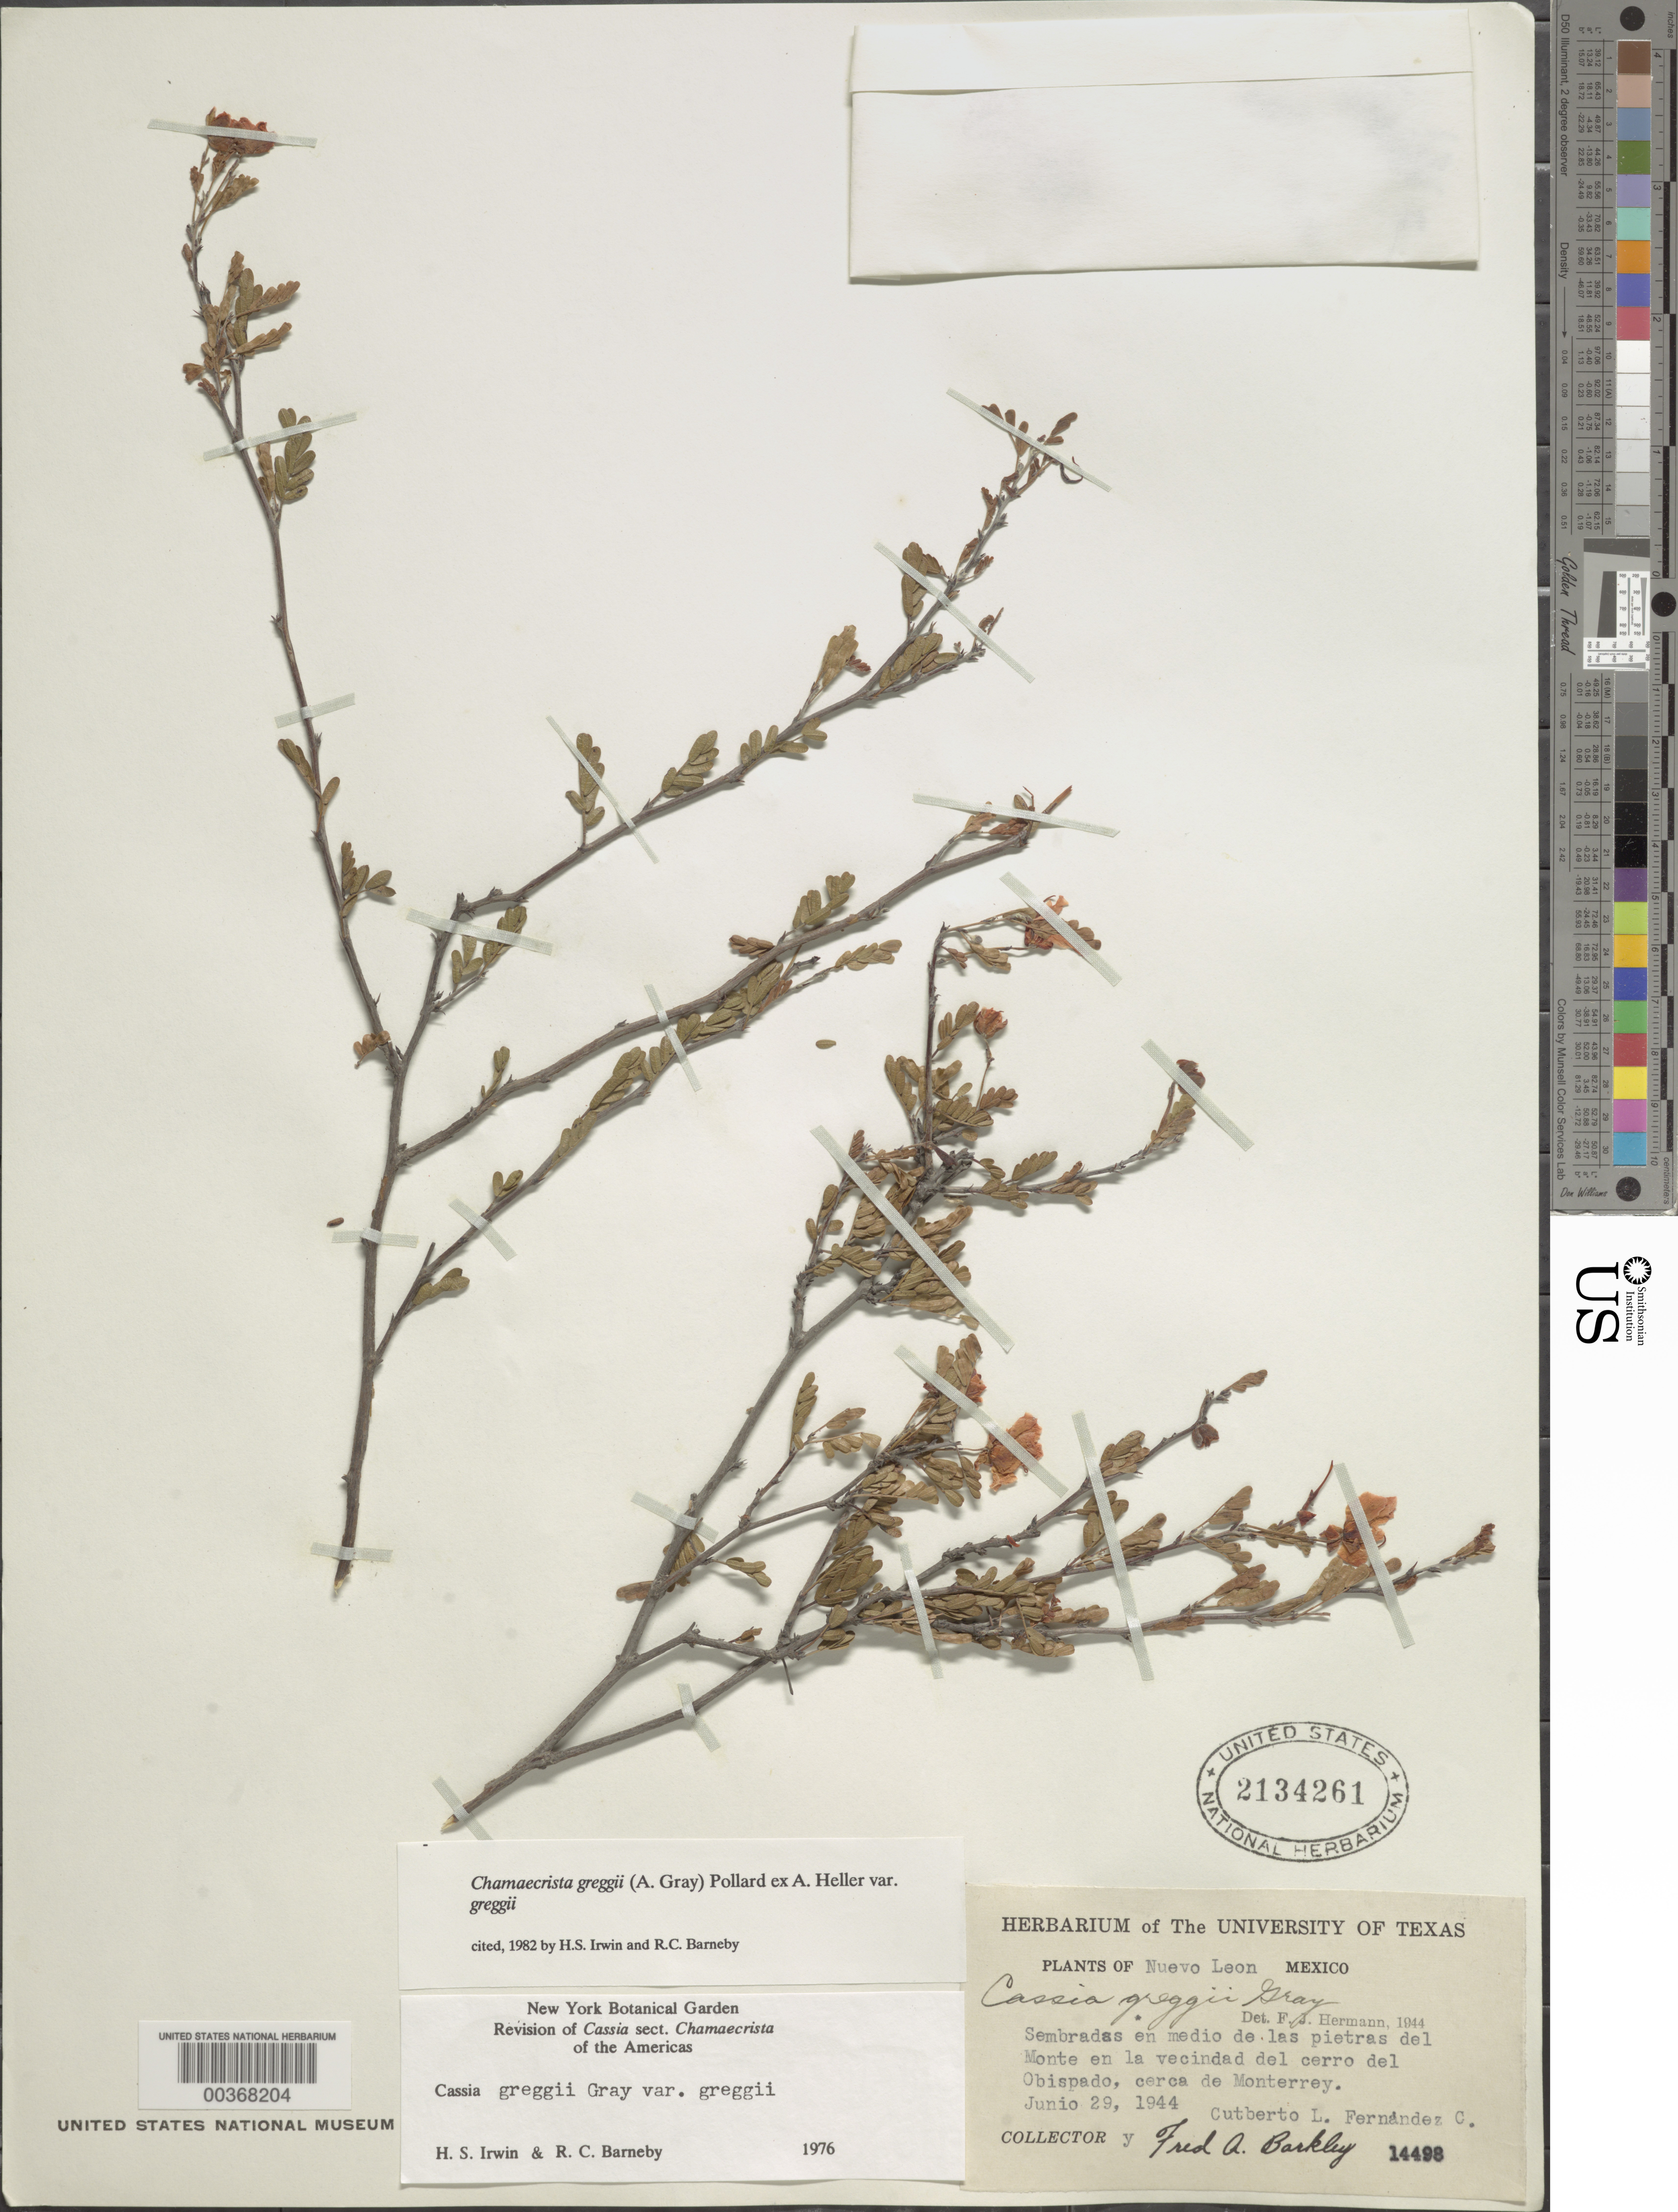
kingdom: Plantae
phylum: Tracheophyta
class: Magnoliopsida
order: Fabales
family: Fabaceae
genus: Chamaecrista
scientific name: Chamaecrista greggii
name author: (A. Gray) Pollard ex A. Heller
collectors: F. A. Barkley & C. L. Fernández C.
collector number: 14498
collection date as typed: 29 Jun 1944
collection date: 1944-06-29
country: Mexico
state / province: Nuevo León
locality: Sembrades en medio de las pietras del monte en la vecindad del cerro del obispado, cerca de Monterrey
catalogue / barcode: US 2134261